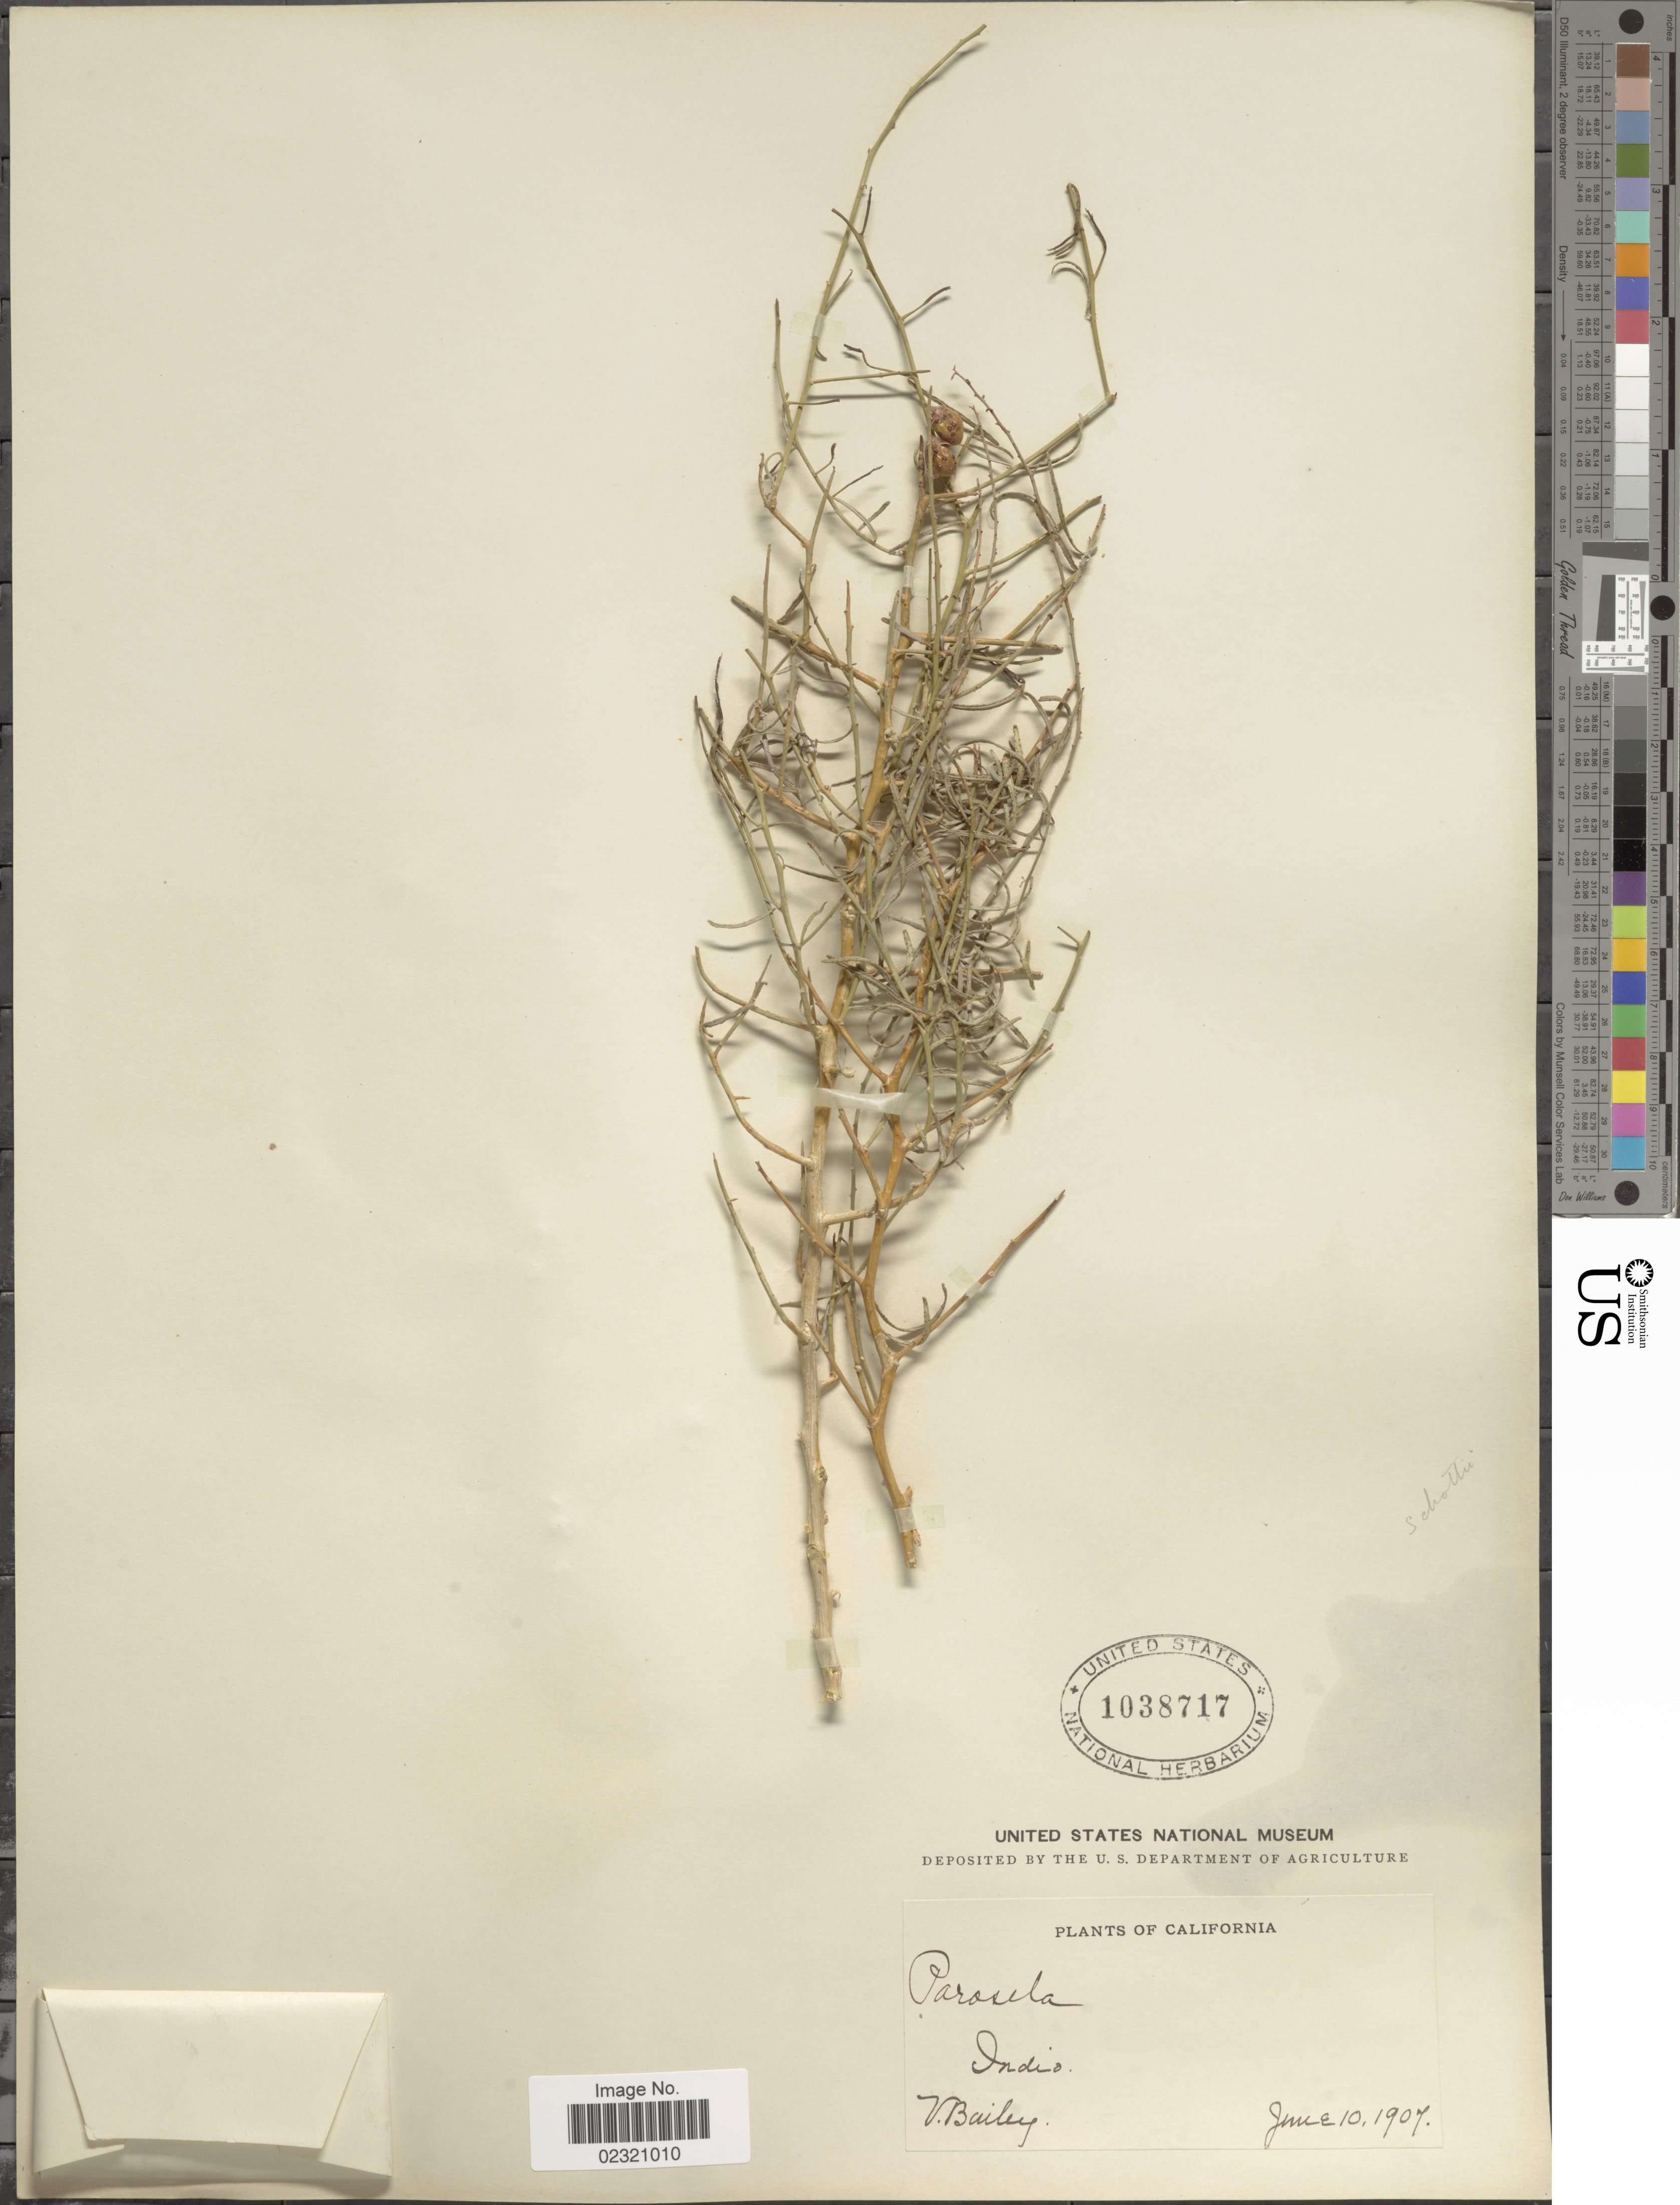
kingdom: Plantae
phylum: Tracheophyta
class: Magnoliopsida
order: Fabales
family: Fabaceae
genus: Psorothamnus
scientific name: Psorothamnus schottii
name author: (Torr.) Barneby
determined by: Strong, M. T., (US), Smithsonian Institution - National Museum of Natural History (UNITED STATES)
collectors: V. L. Bailey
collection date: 1907-06-10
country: United States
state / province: California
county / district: Riverside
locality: Indio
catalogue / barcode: US 1038717